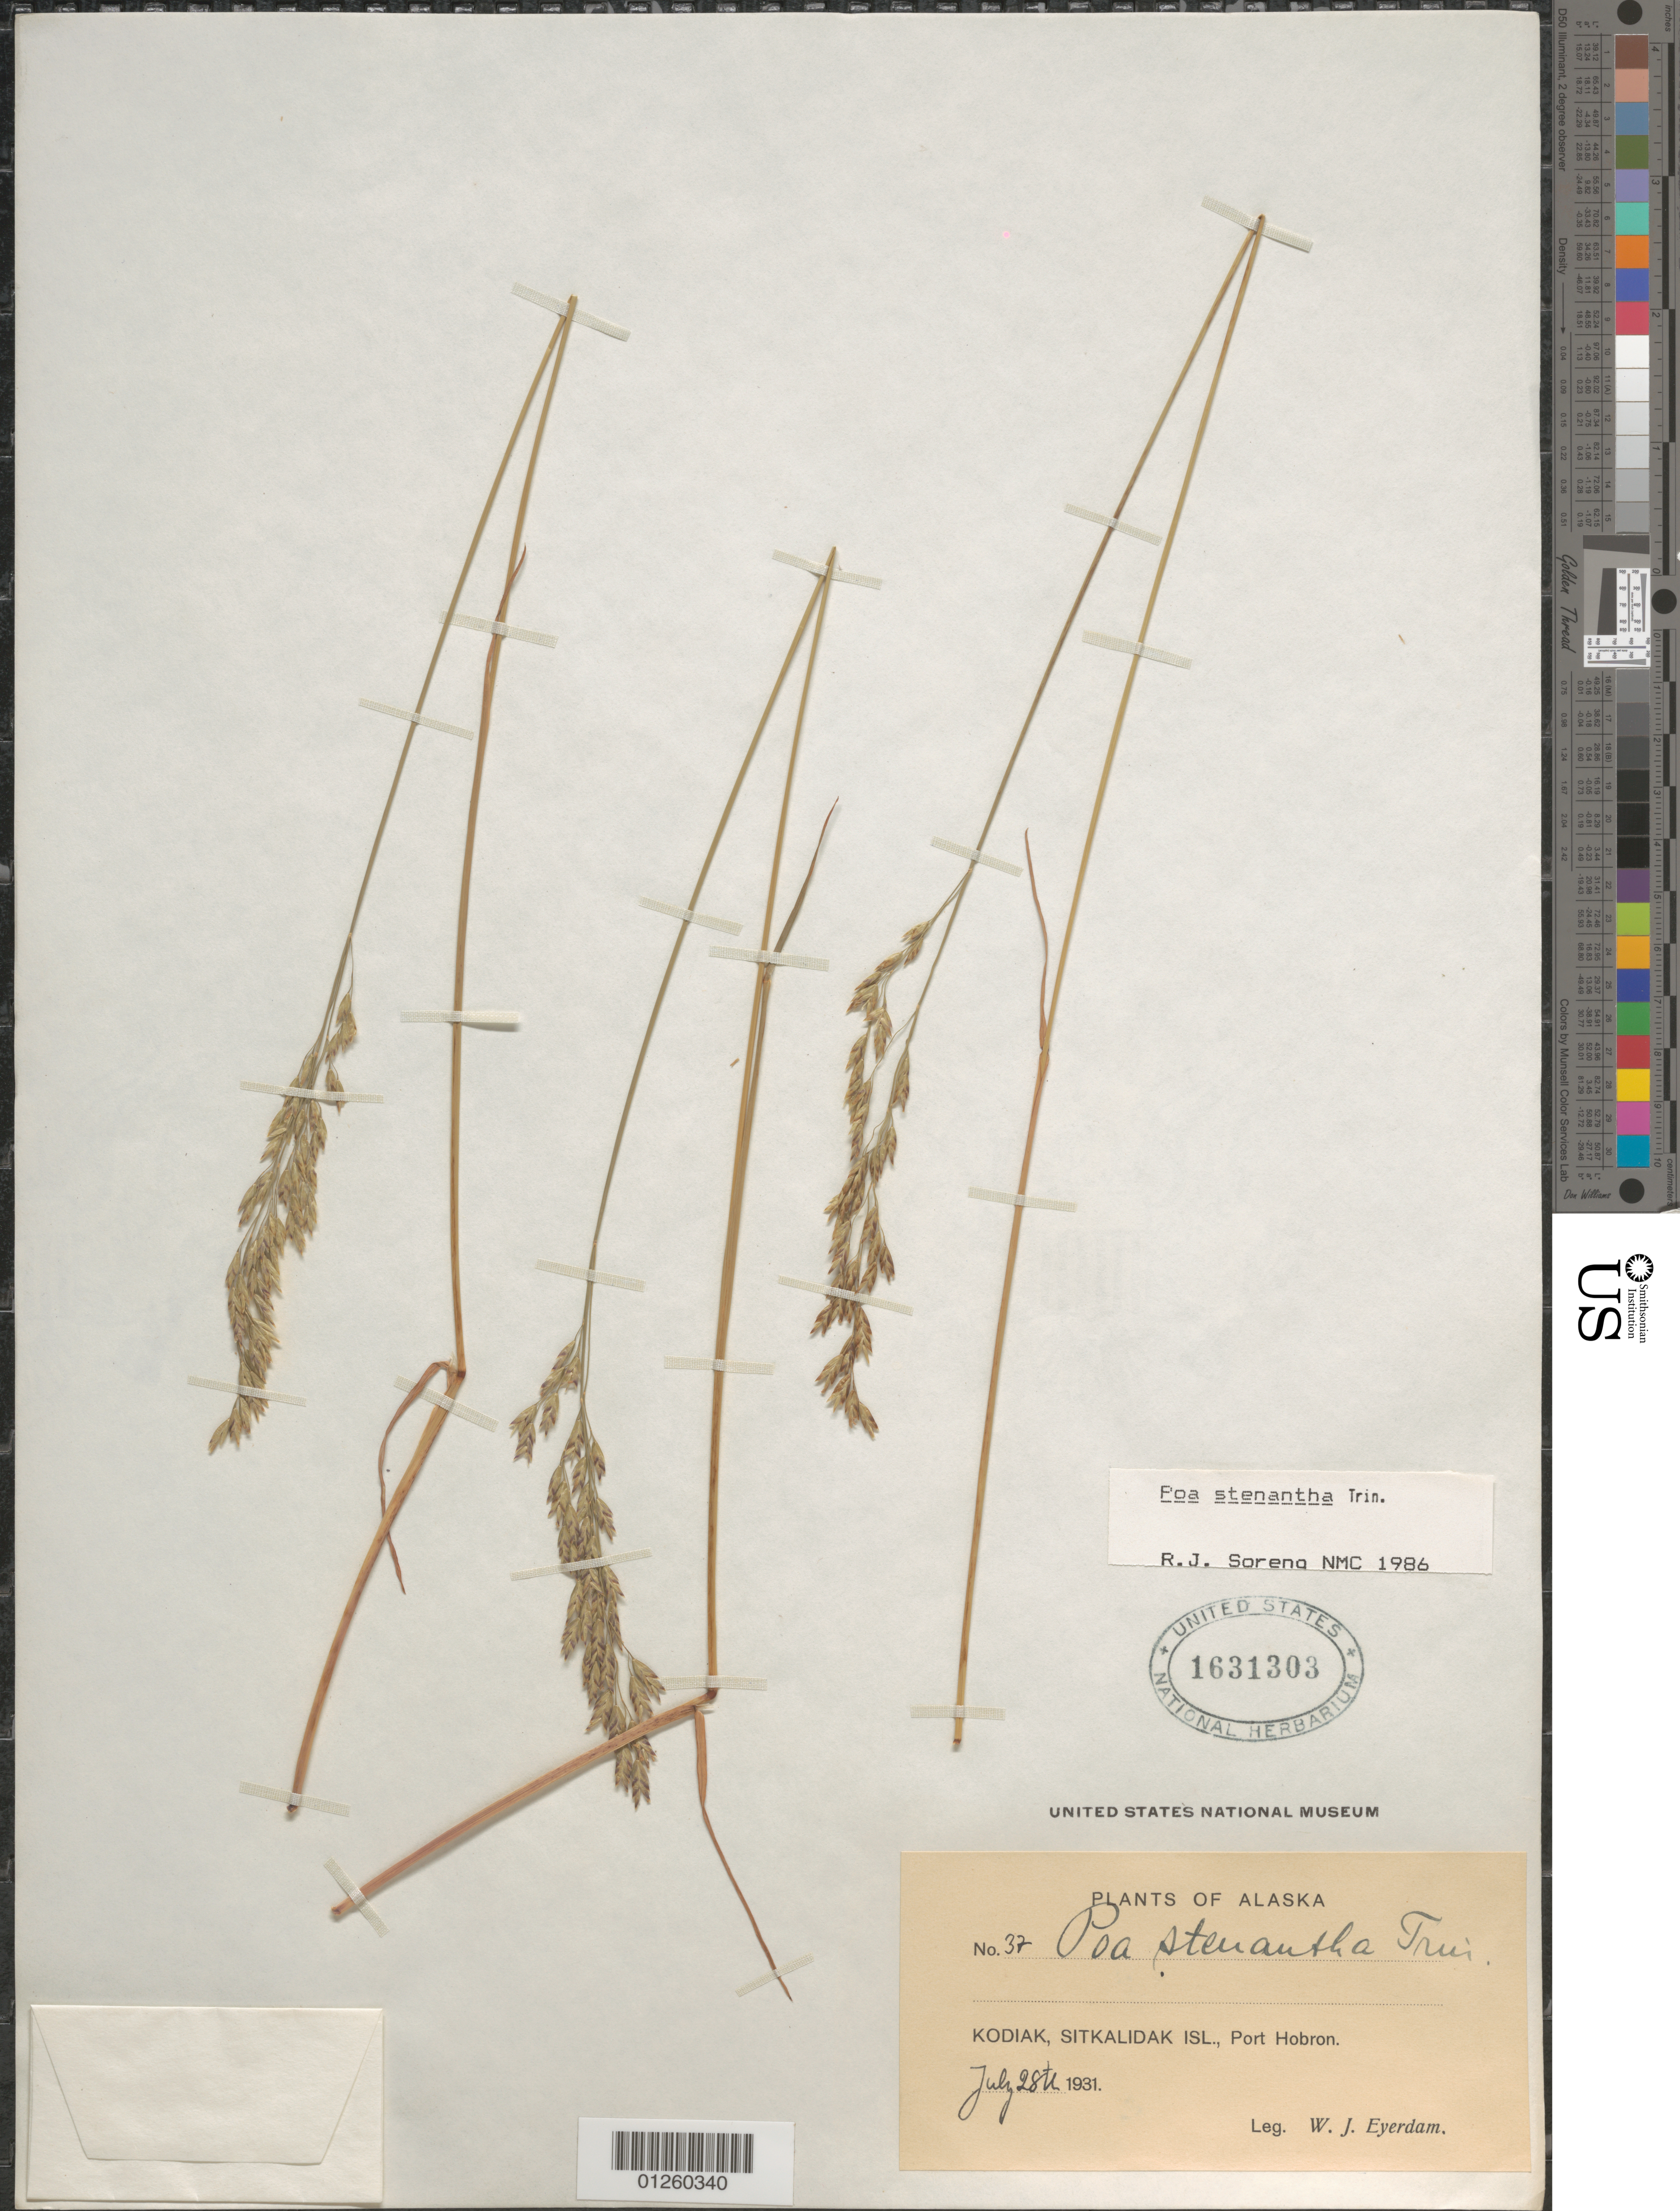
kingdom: Plantae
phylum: Tracheophyta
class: Liliopsida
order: Poales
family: Poaceae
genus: Poa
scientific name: Poa stenantha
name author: Trin.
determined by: Soreng, Robert J., Research Associate (BOT), Smithsonian Institution - National Museum of Natural History (UNITED STATES)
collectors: E. Eyerdam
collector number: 37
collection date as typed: July 28th, 1931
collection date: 1931-07-28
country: United States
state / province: Alaska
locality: Sitkalidak Isl., Port Hobron.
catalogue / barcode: US 1631303